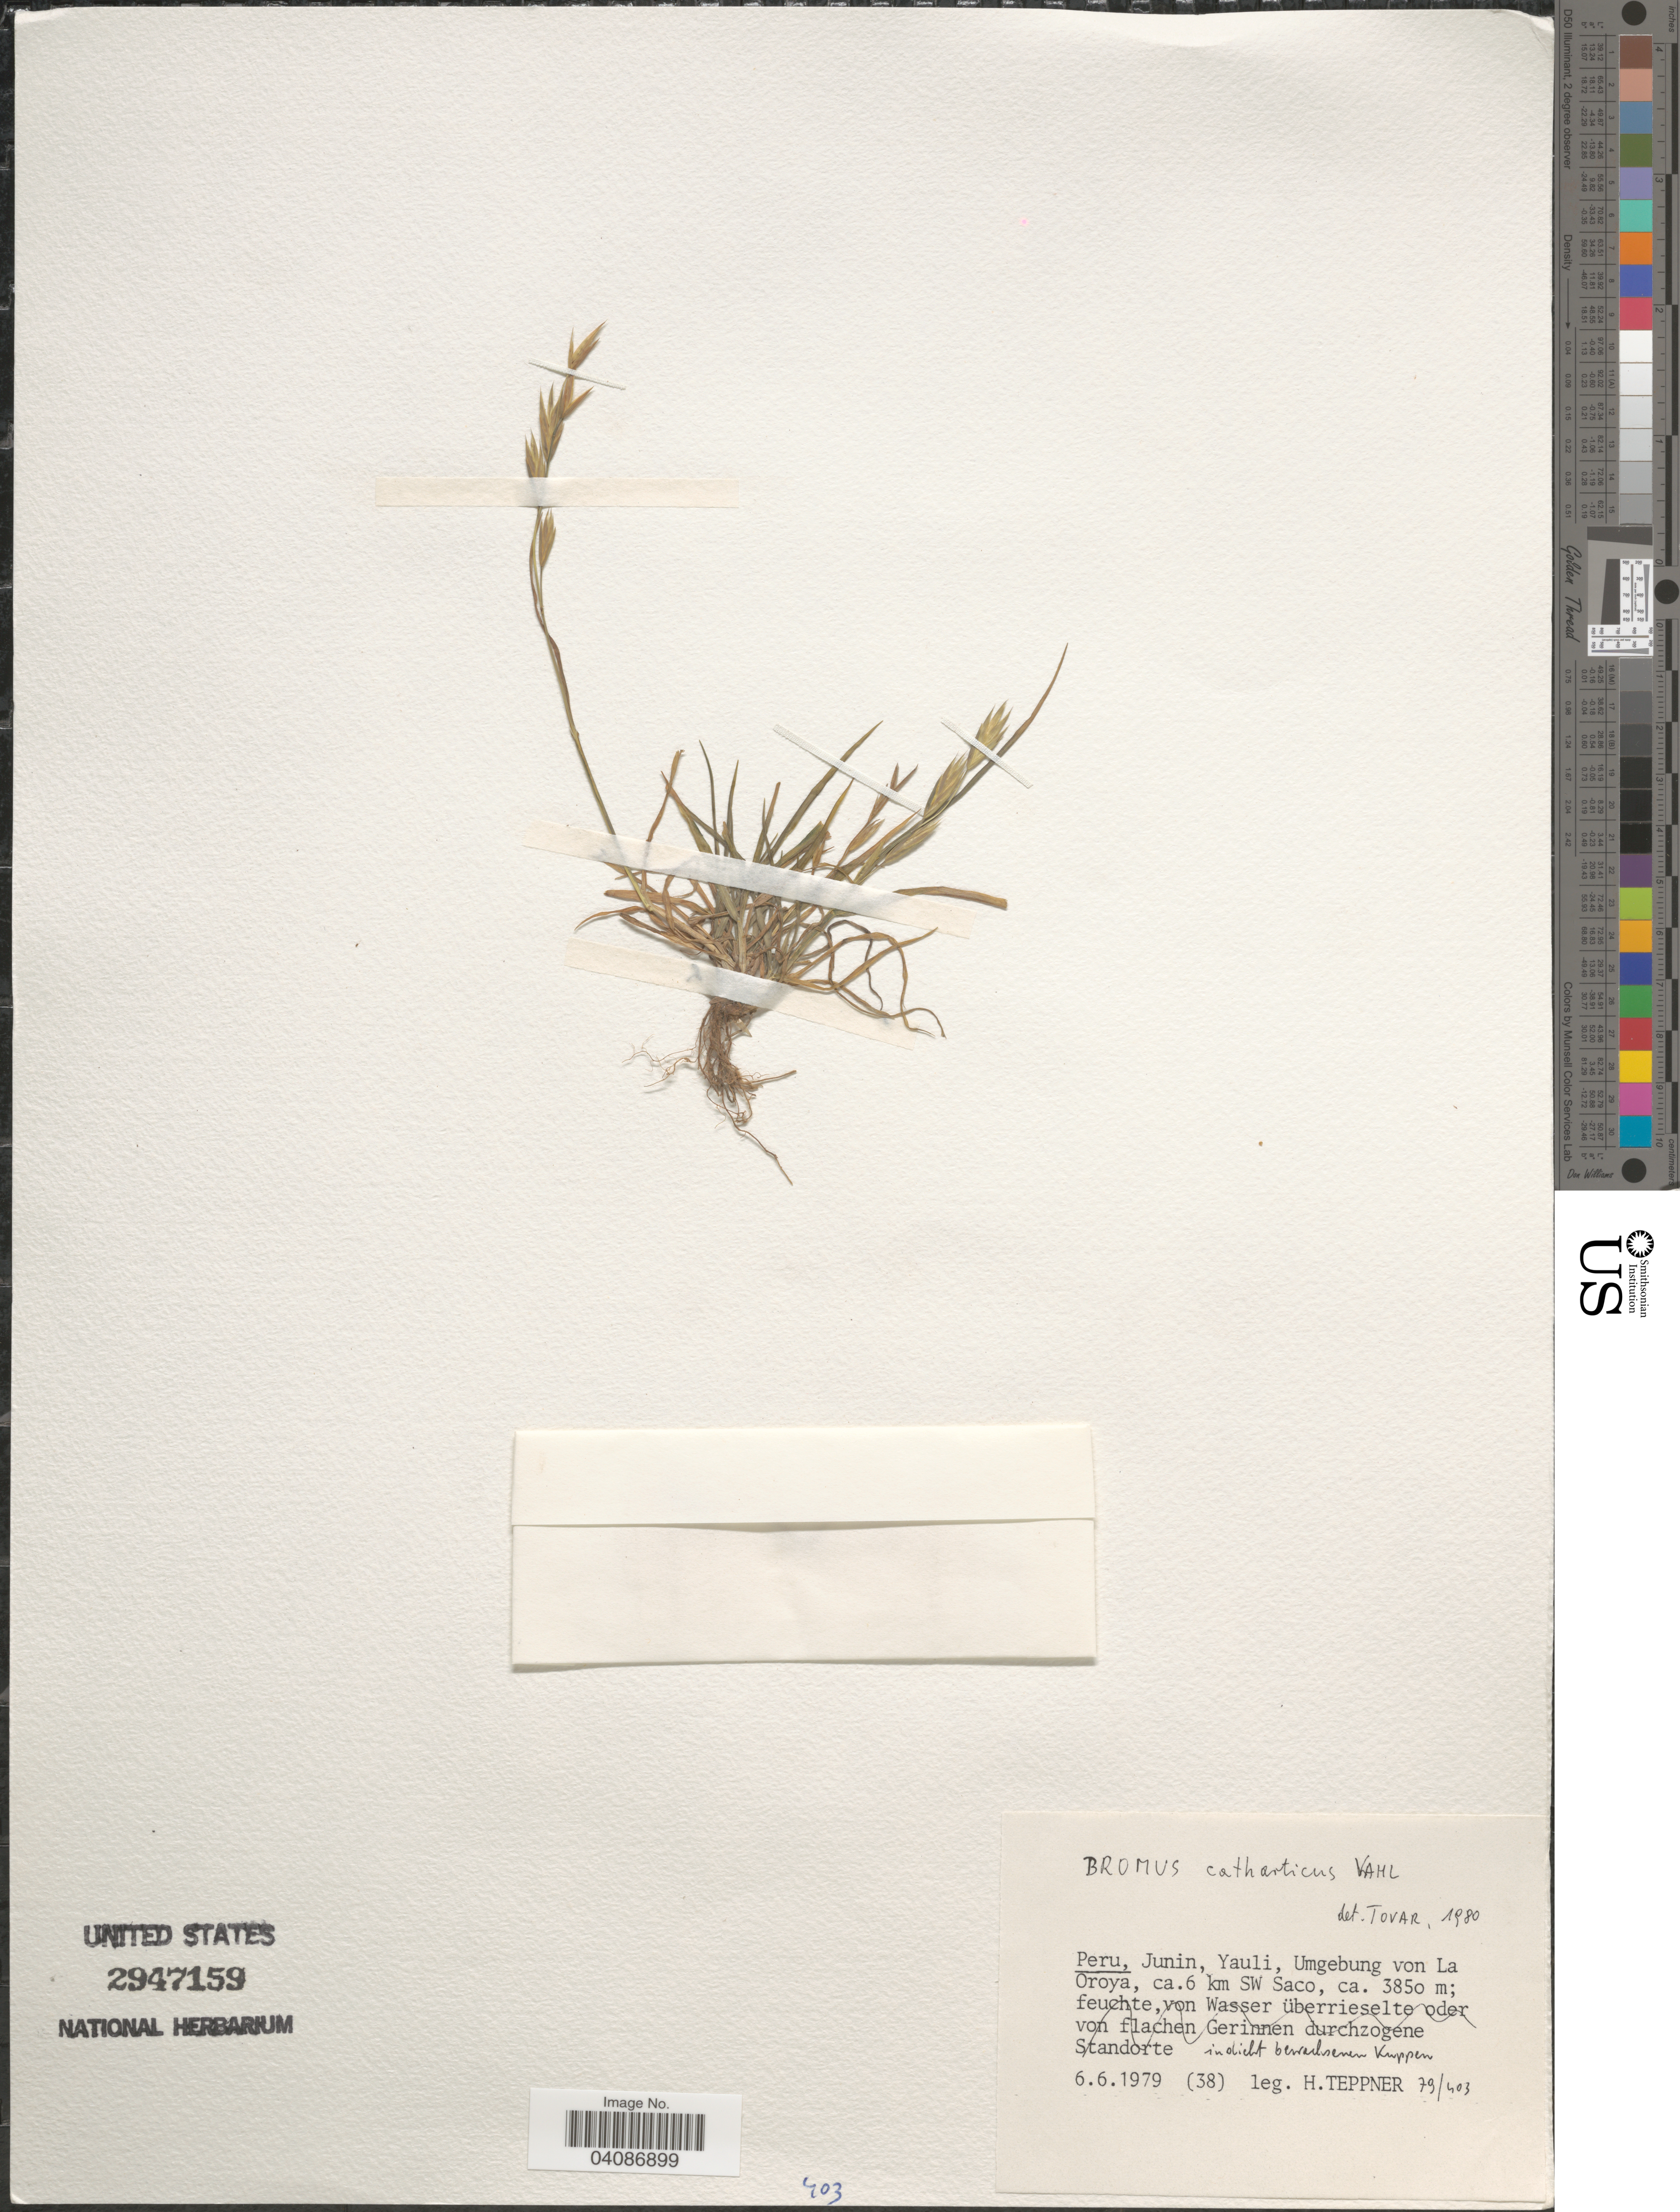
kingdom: Plantae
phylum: Tracheophyta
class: Liliopsida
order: Poales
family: Poaceae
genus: Bromus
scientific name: Bromus catharticus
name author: Vahl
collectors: H. Teppner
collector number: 79/403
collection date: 1979-06-06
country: Peru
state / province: Junín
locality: Yauli, Umgebung von La Oroya, ca. 6 km. SW Saco.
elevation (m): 3850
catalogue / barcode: US 2947159